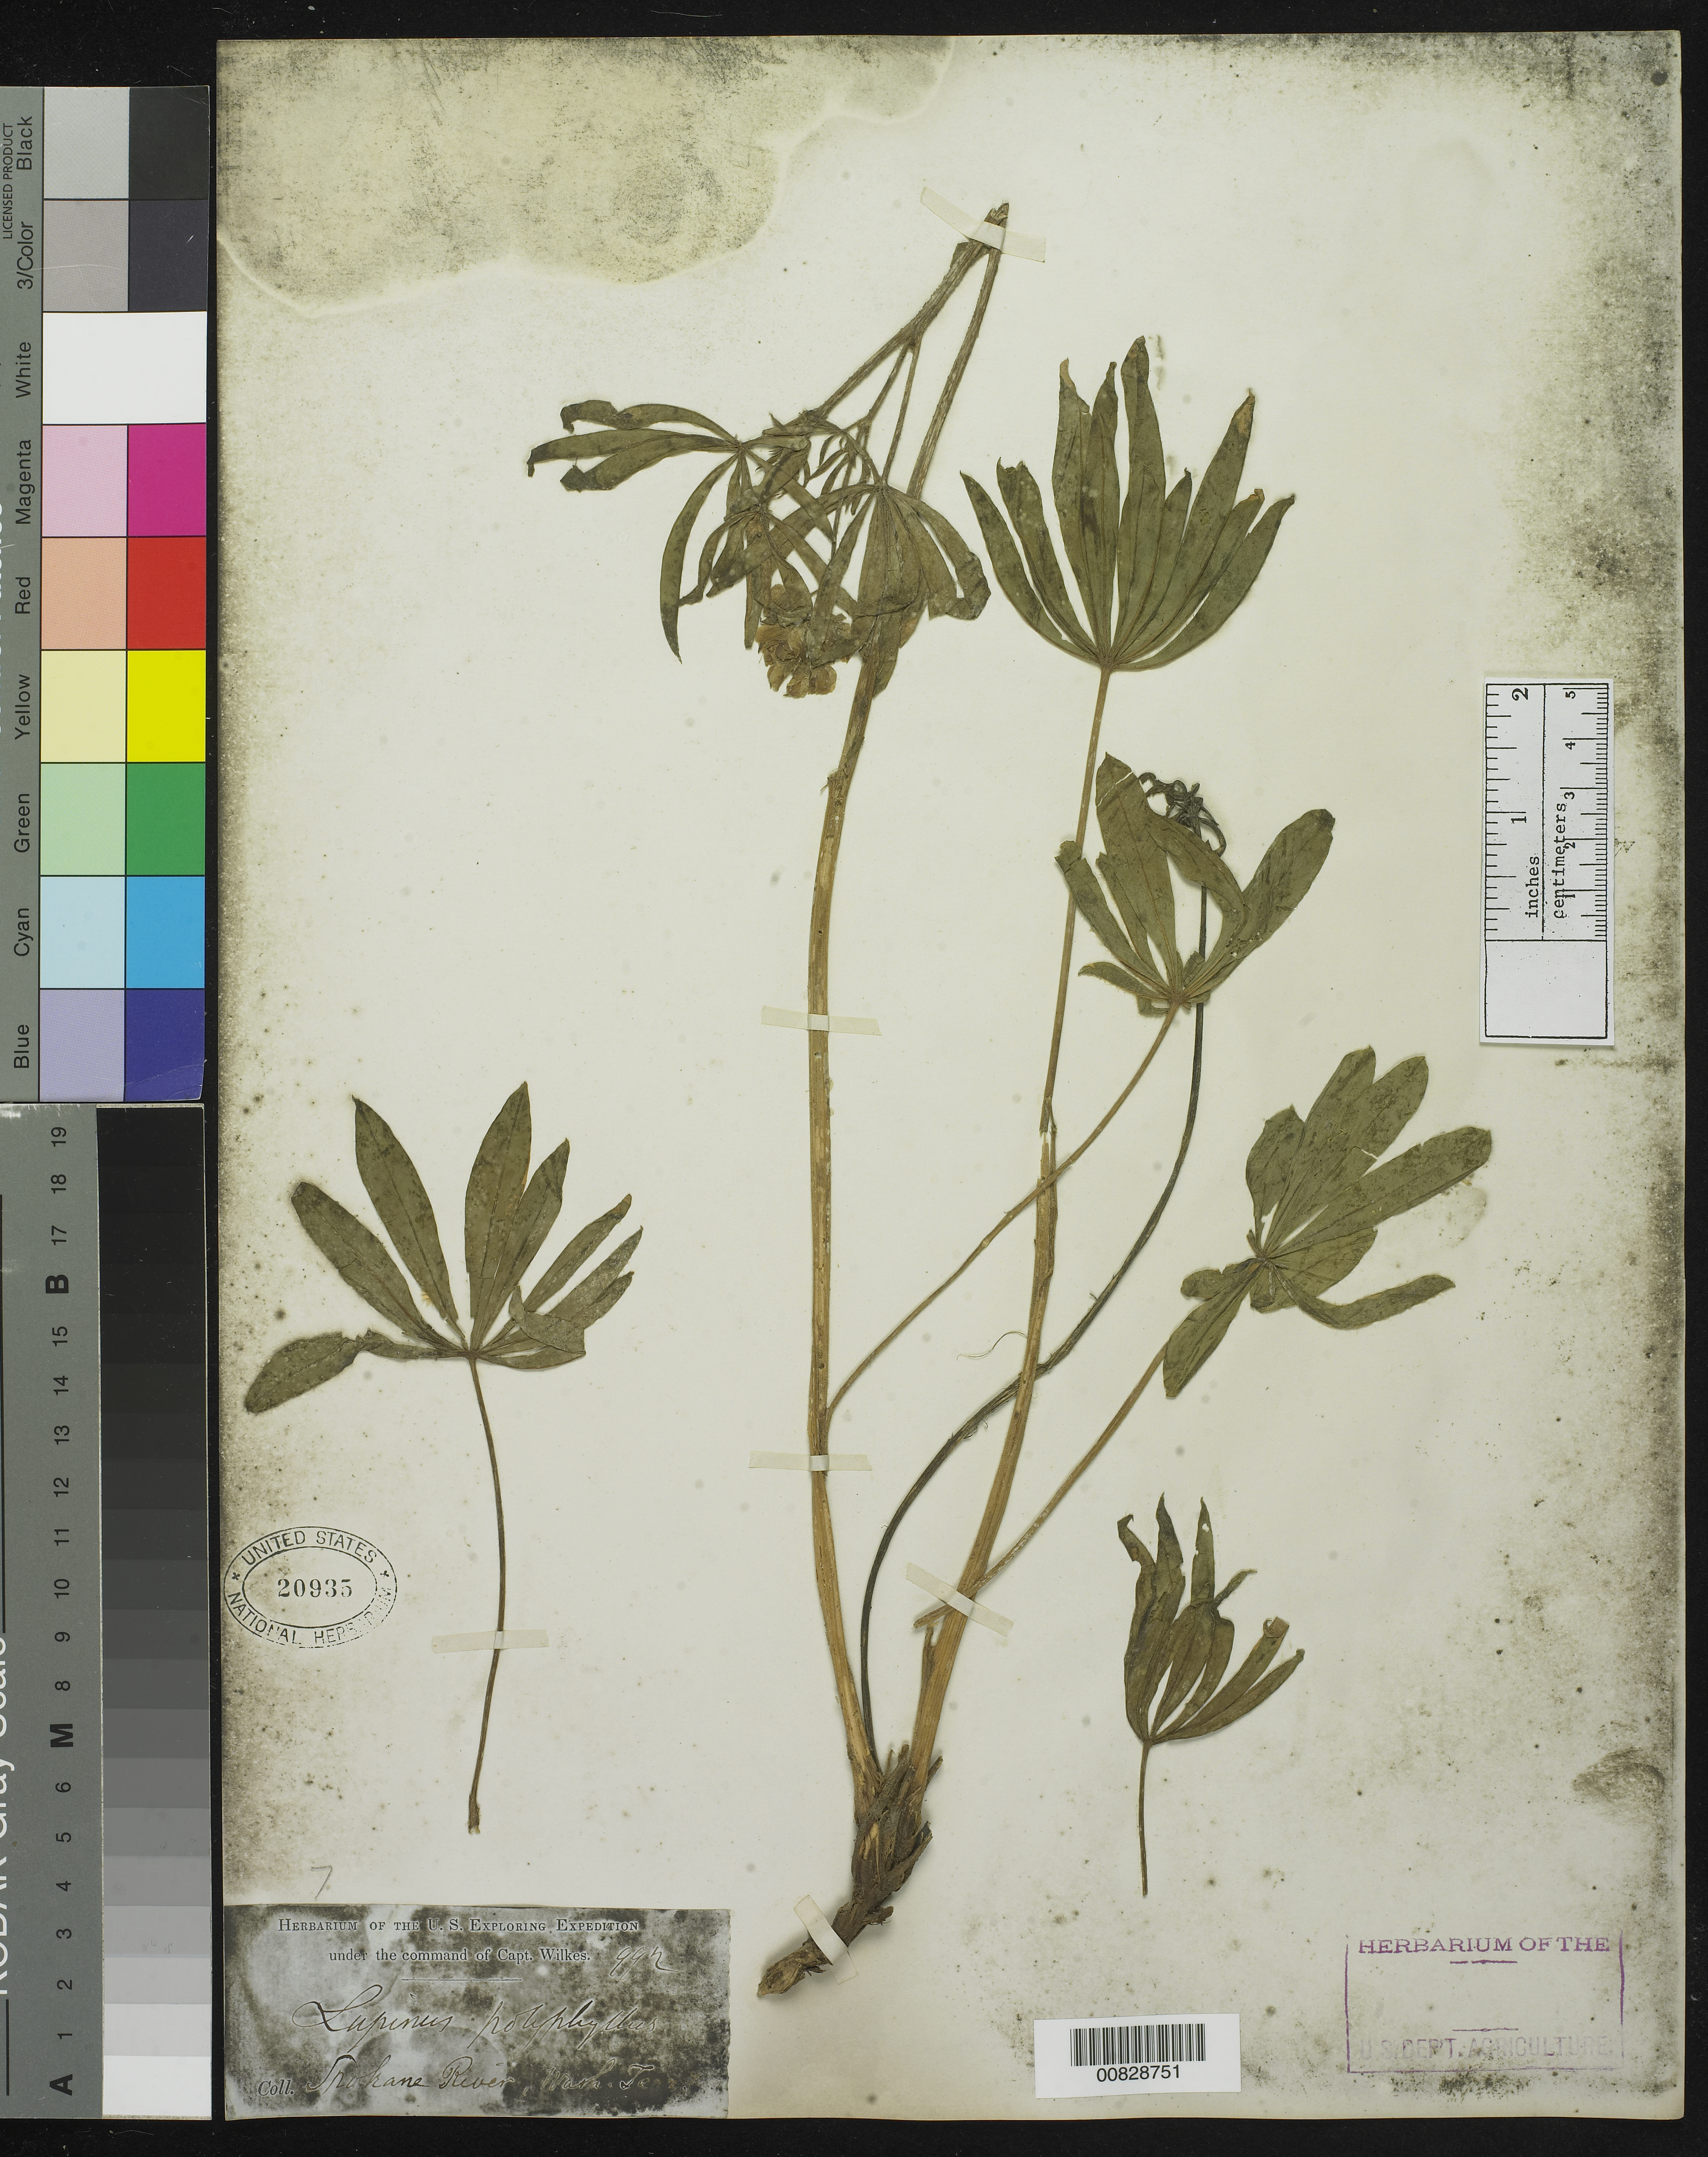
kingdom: Plantae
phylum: Tracheophyta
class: Magnoliopsida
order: Fabales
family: Fabaceae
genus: Lupinus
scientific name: Lupinus sp.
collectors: Wilkes Explor. Exped.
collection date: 1838/1842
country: United States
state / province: Washington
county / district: Spokane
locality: Spokane River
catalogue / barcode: US 20935